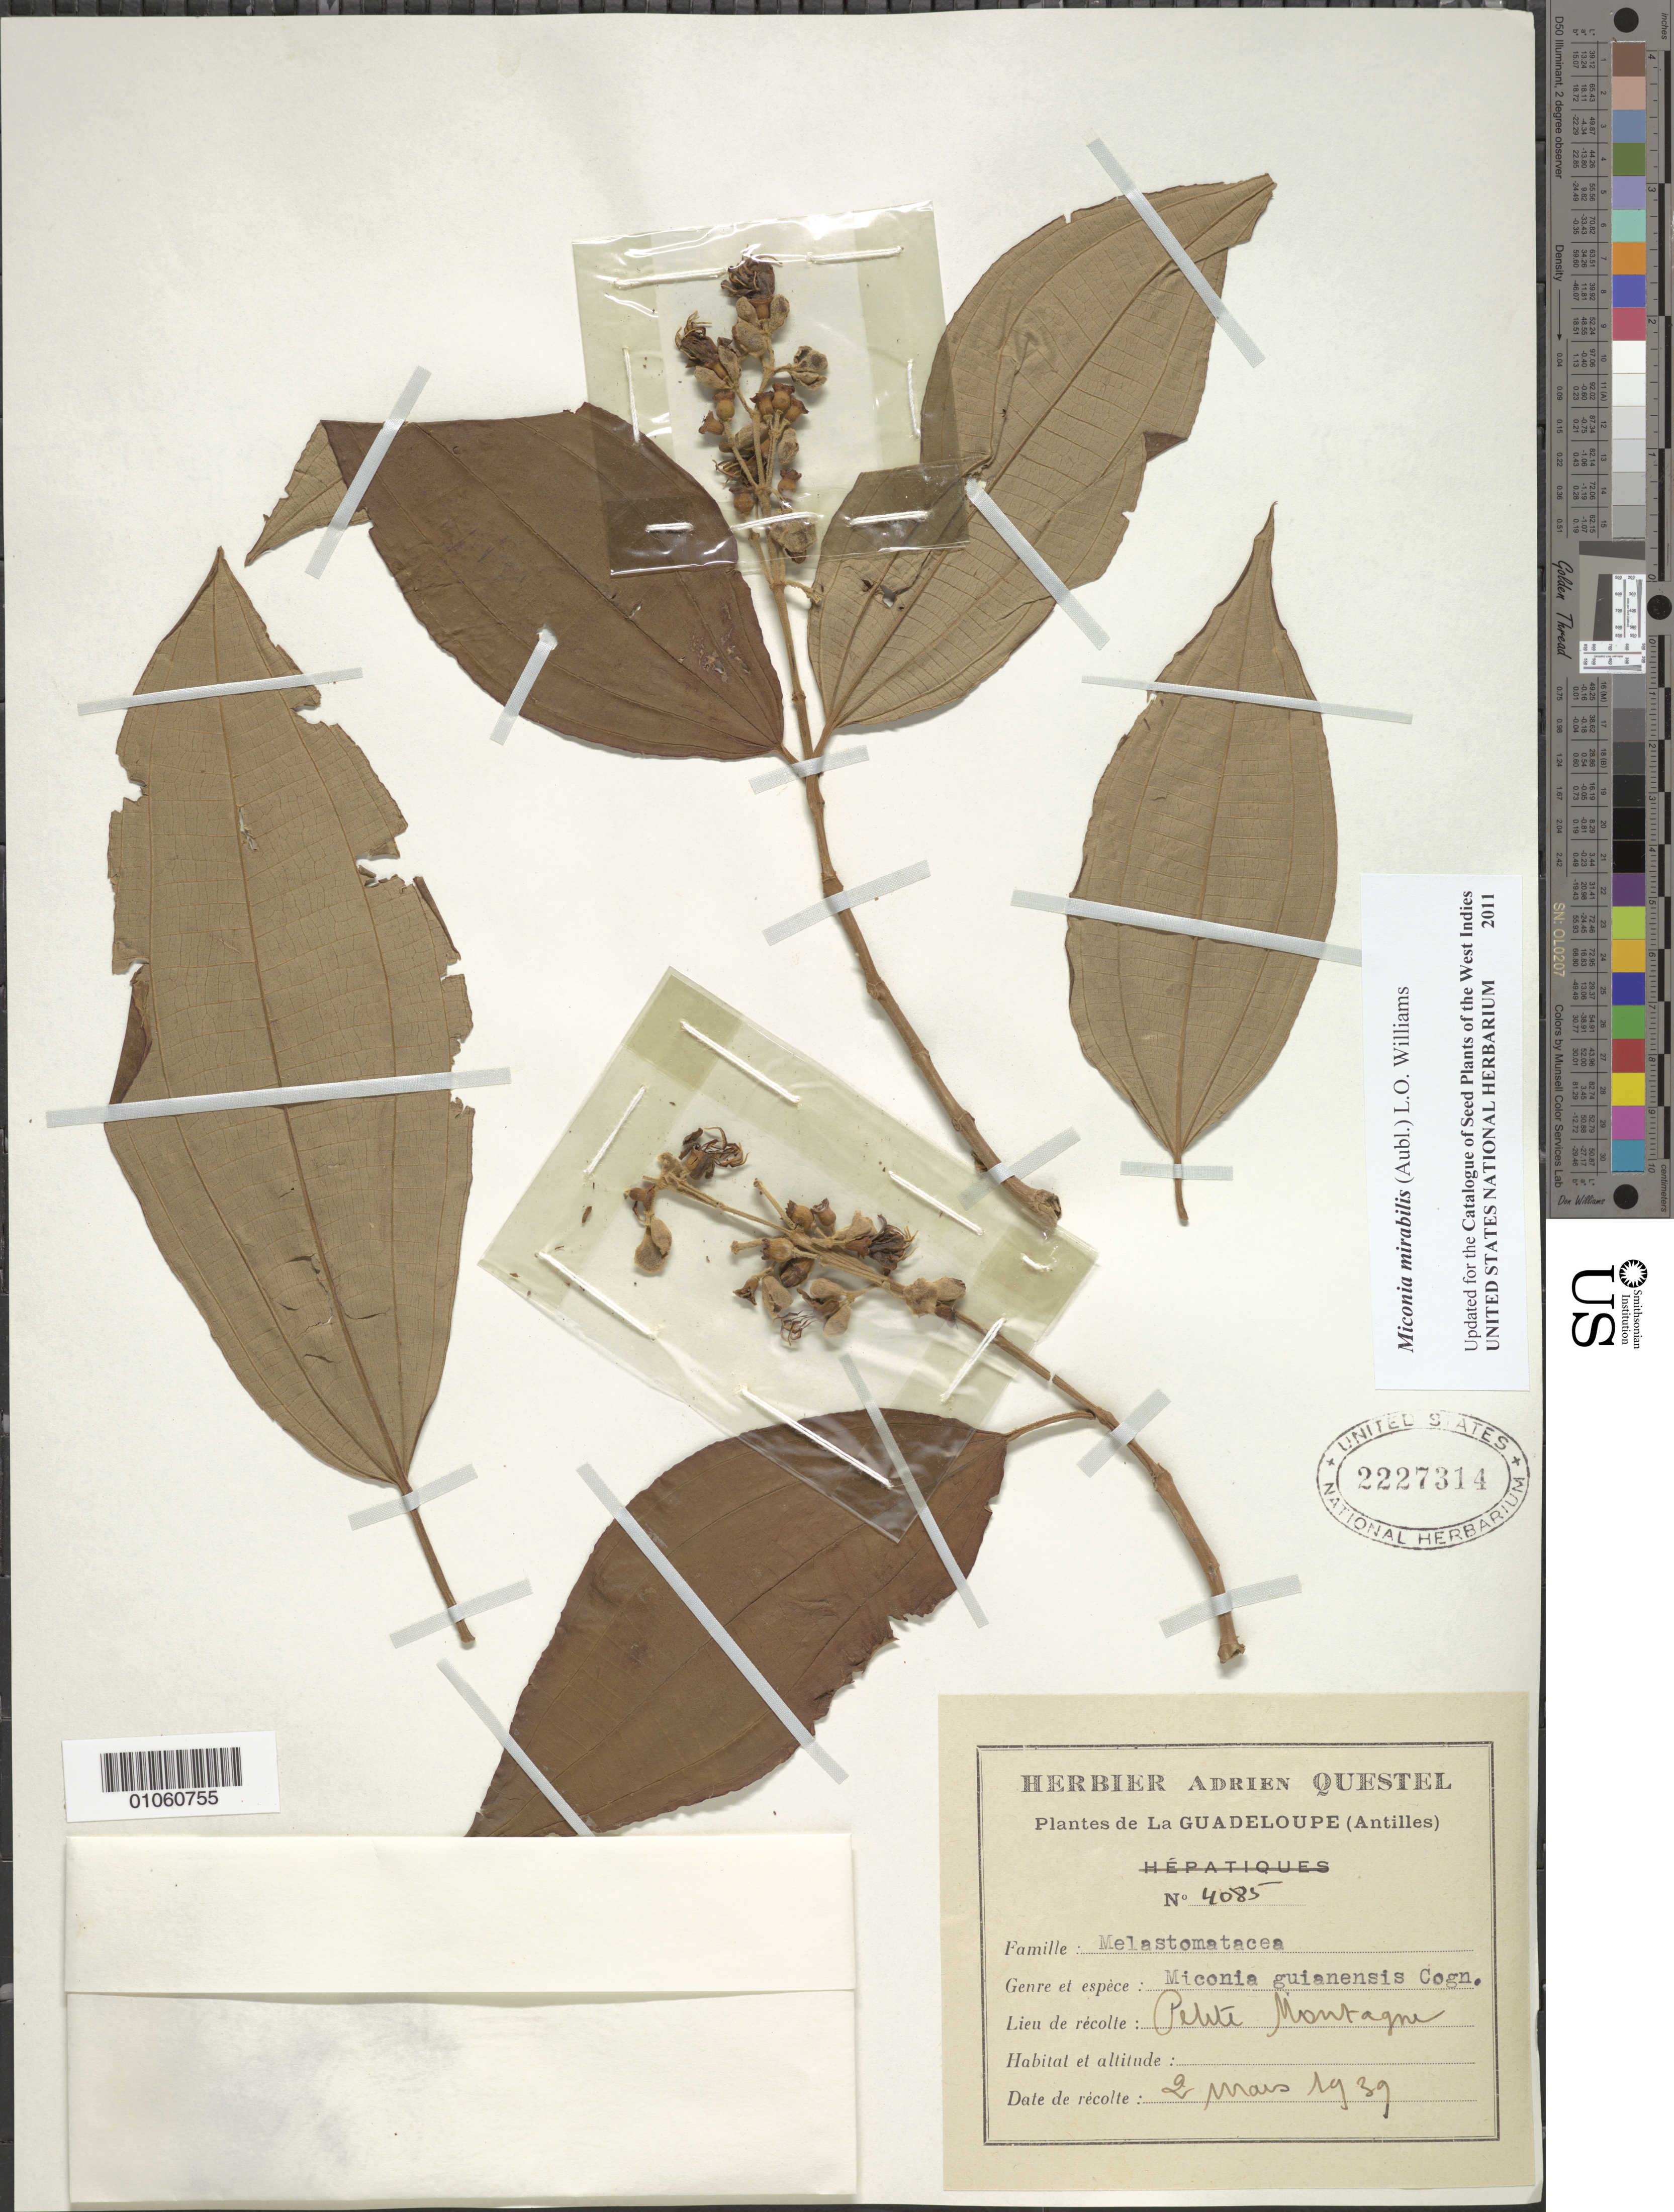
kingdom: Plantae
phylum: Tracheophyta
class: Magnoliopsida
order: Myrtales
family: Melastomataceae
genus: Miconia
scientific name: Miconia mirabilis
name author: (Aubl.) L.O. Williams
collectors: A. Questel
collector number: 4085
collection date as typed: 02 Mar 1939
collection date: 1939-03-02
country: Guadeloupe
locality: Petite Montagne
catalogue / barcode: US 2227314